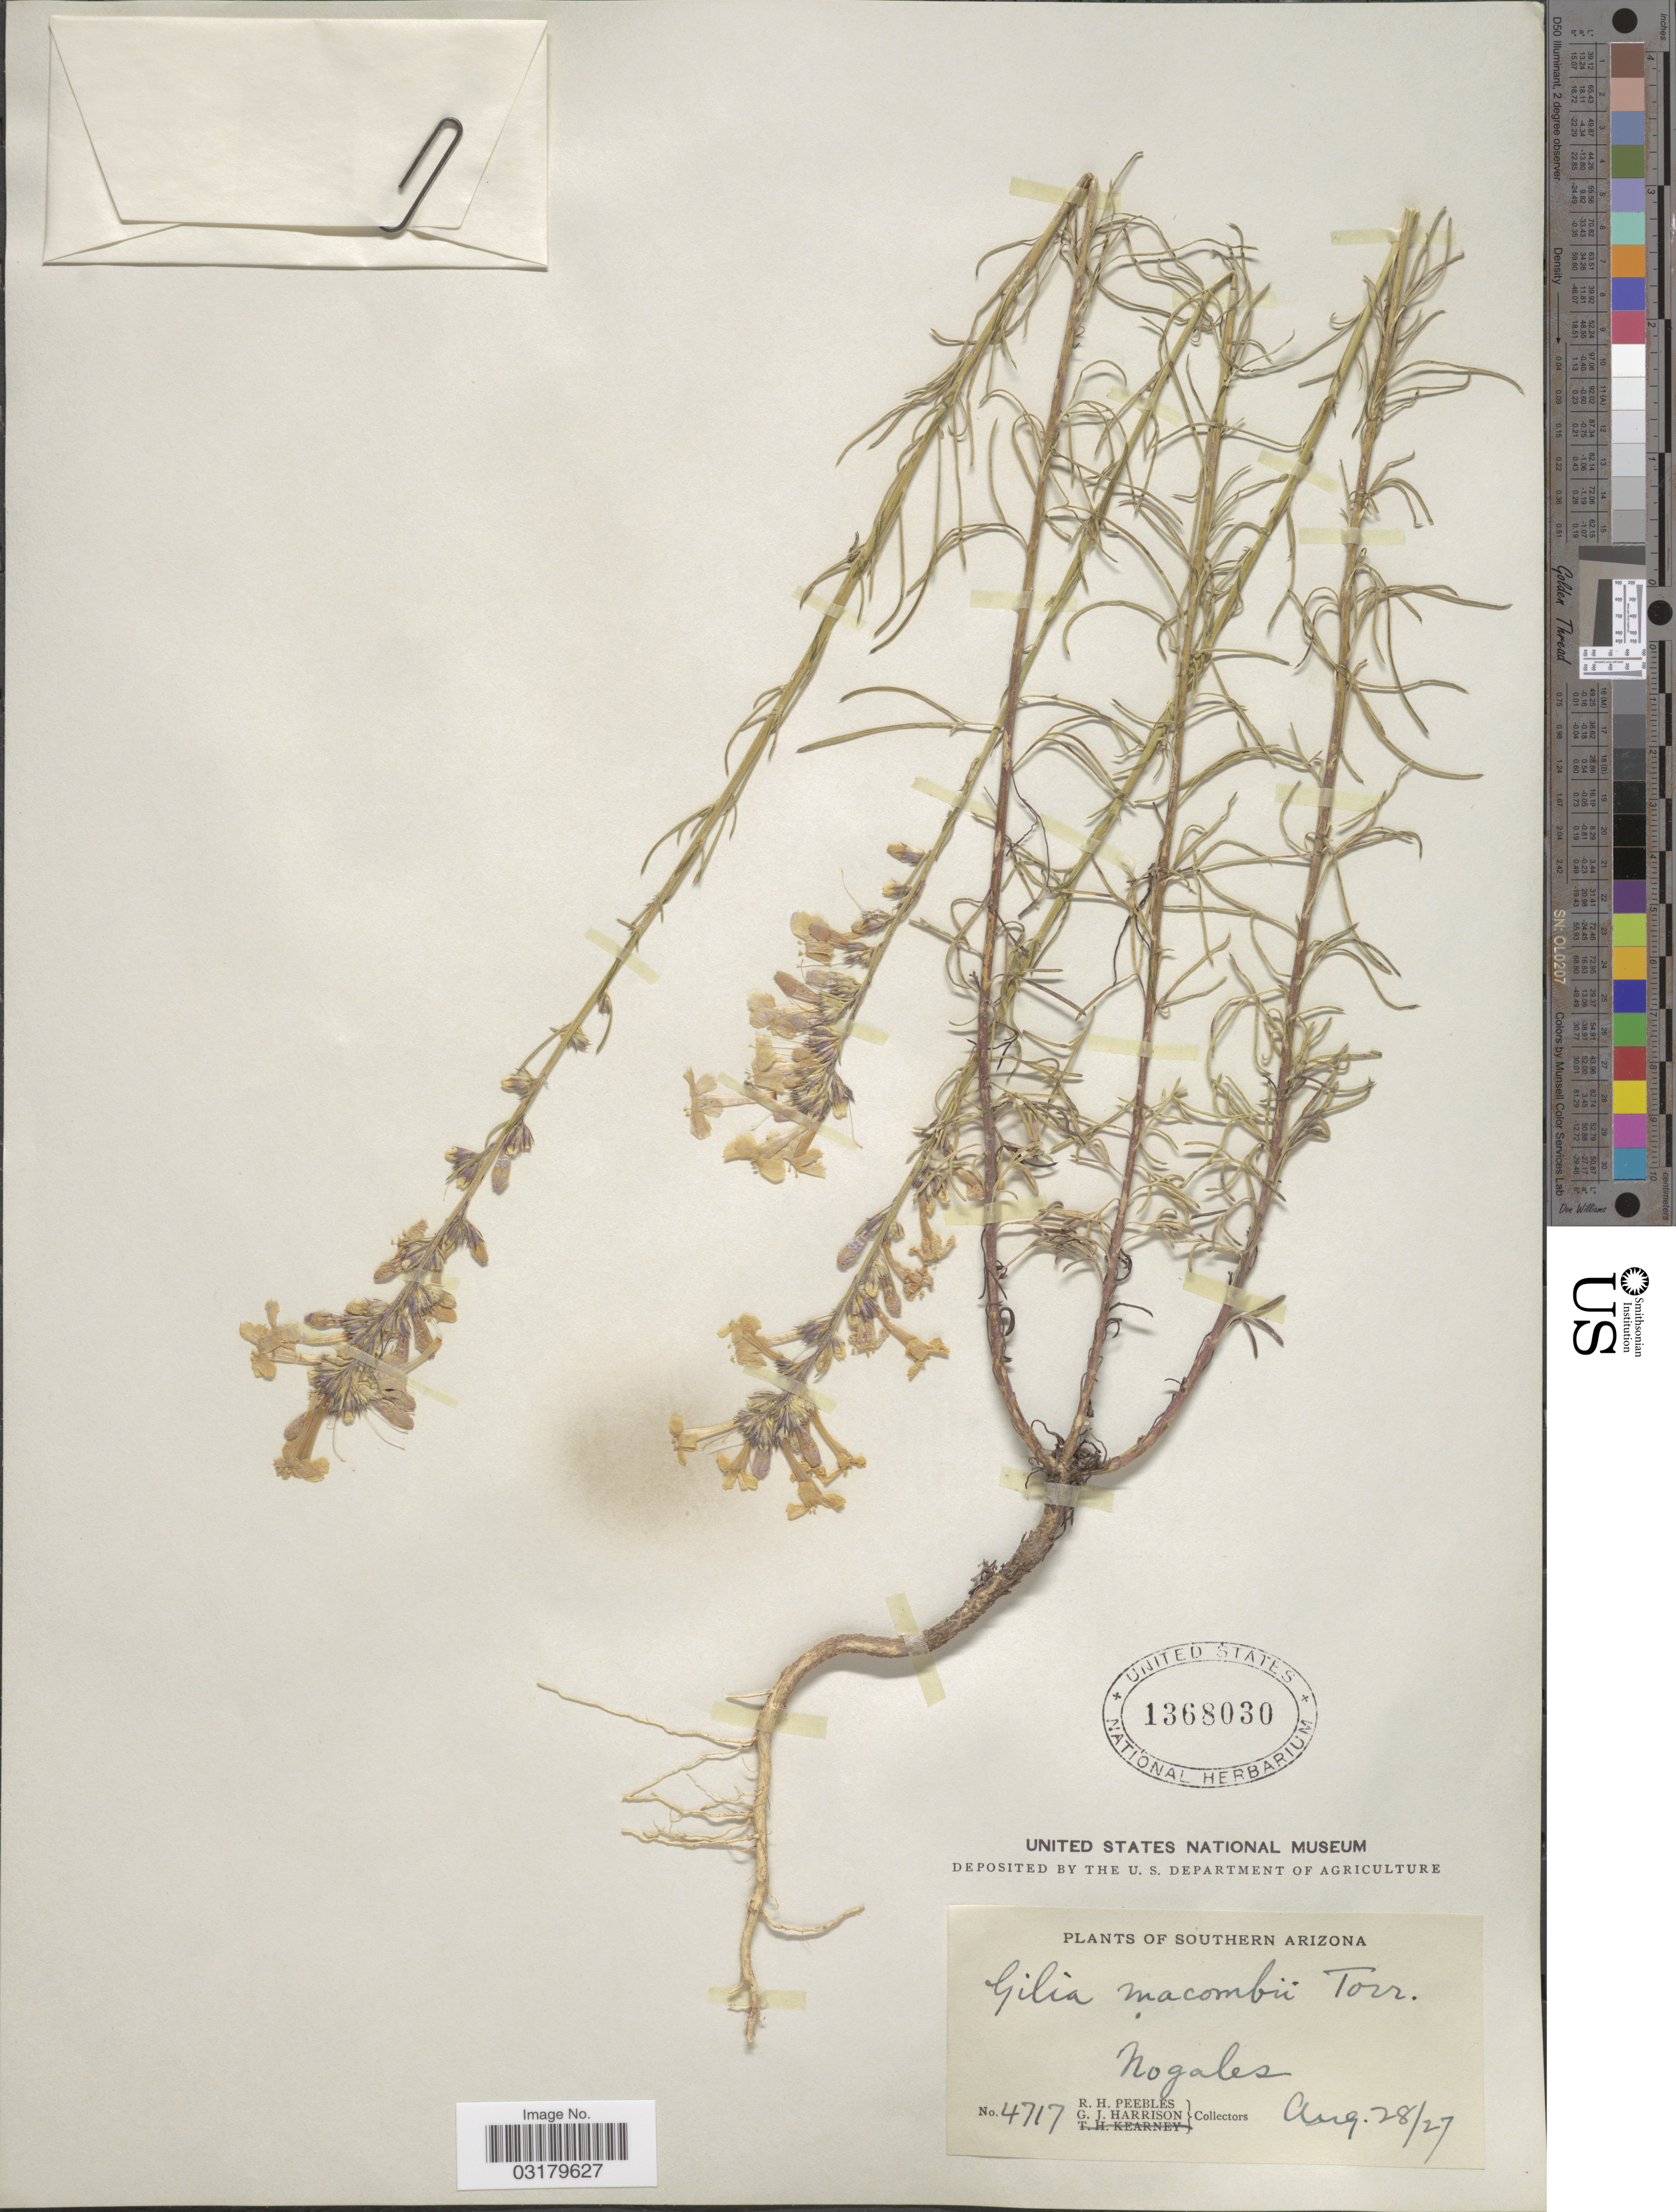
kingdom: Plantae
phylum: Tracheophyta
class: Magnoliopsida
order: Ericales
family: Polemoniaceae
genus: Ipomopsis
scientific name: Ipomopsis macombii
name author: (Torr. ex A. Gray) V.E. Grant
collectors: R. H. Peebles & G. J. Harrison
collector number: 4717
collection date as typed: Transcribed d/m/y: 28/8/27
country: United States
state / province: Arizona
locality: Southern Arizona. Nogales.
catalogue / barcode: US 1368030